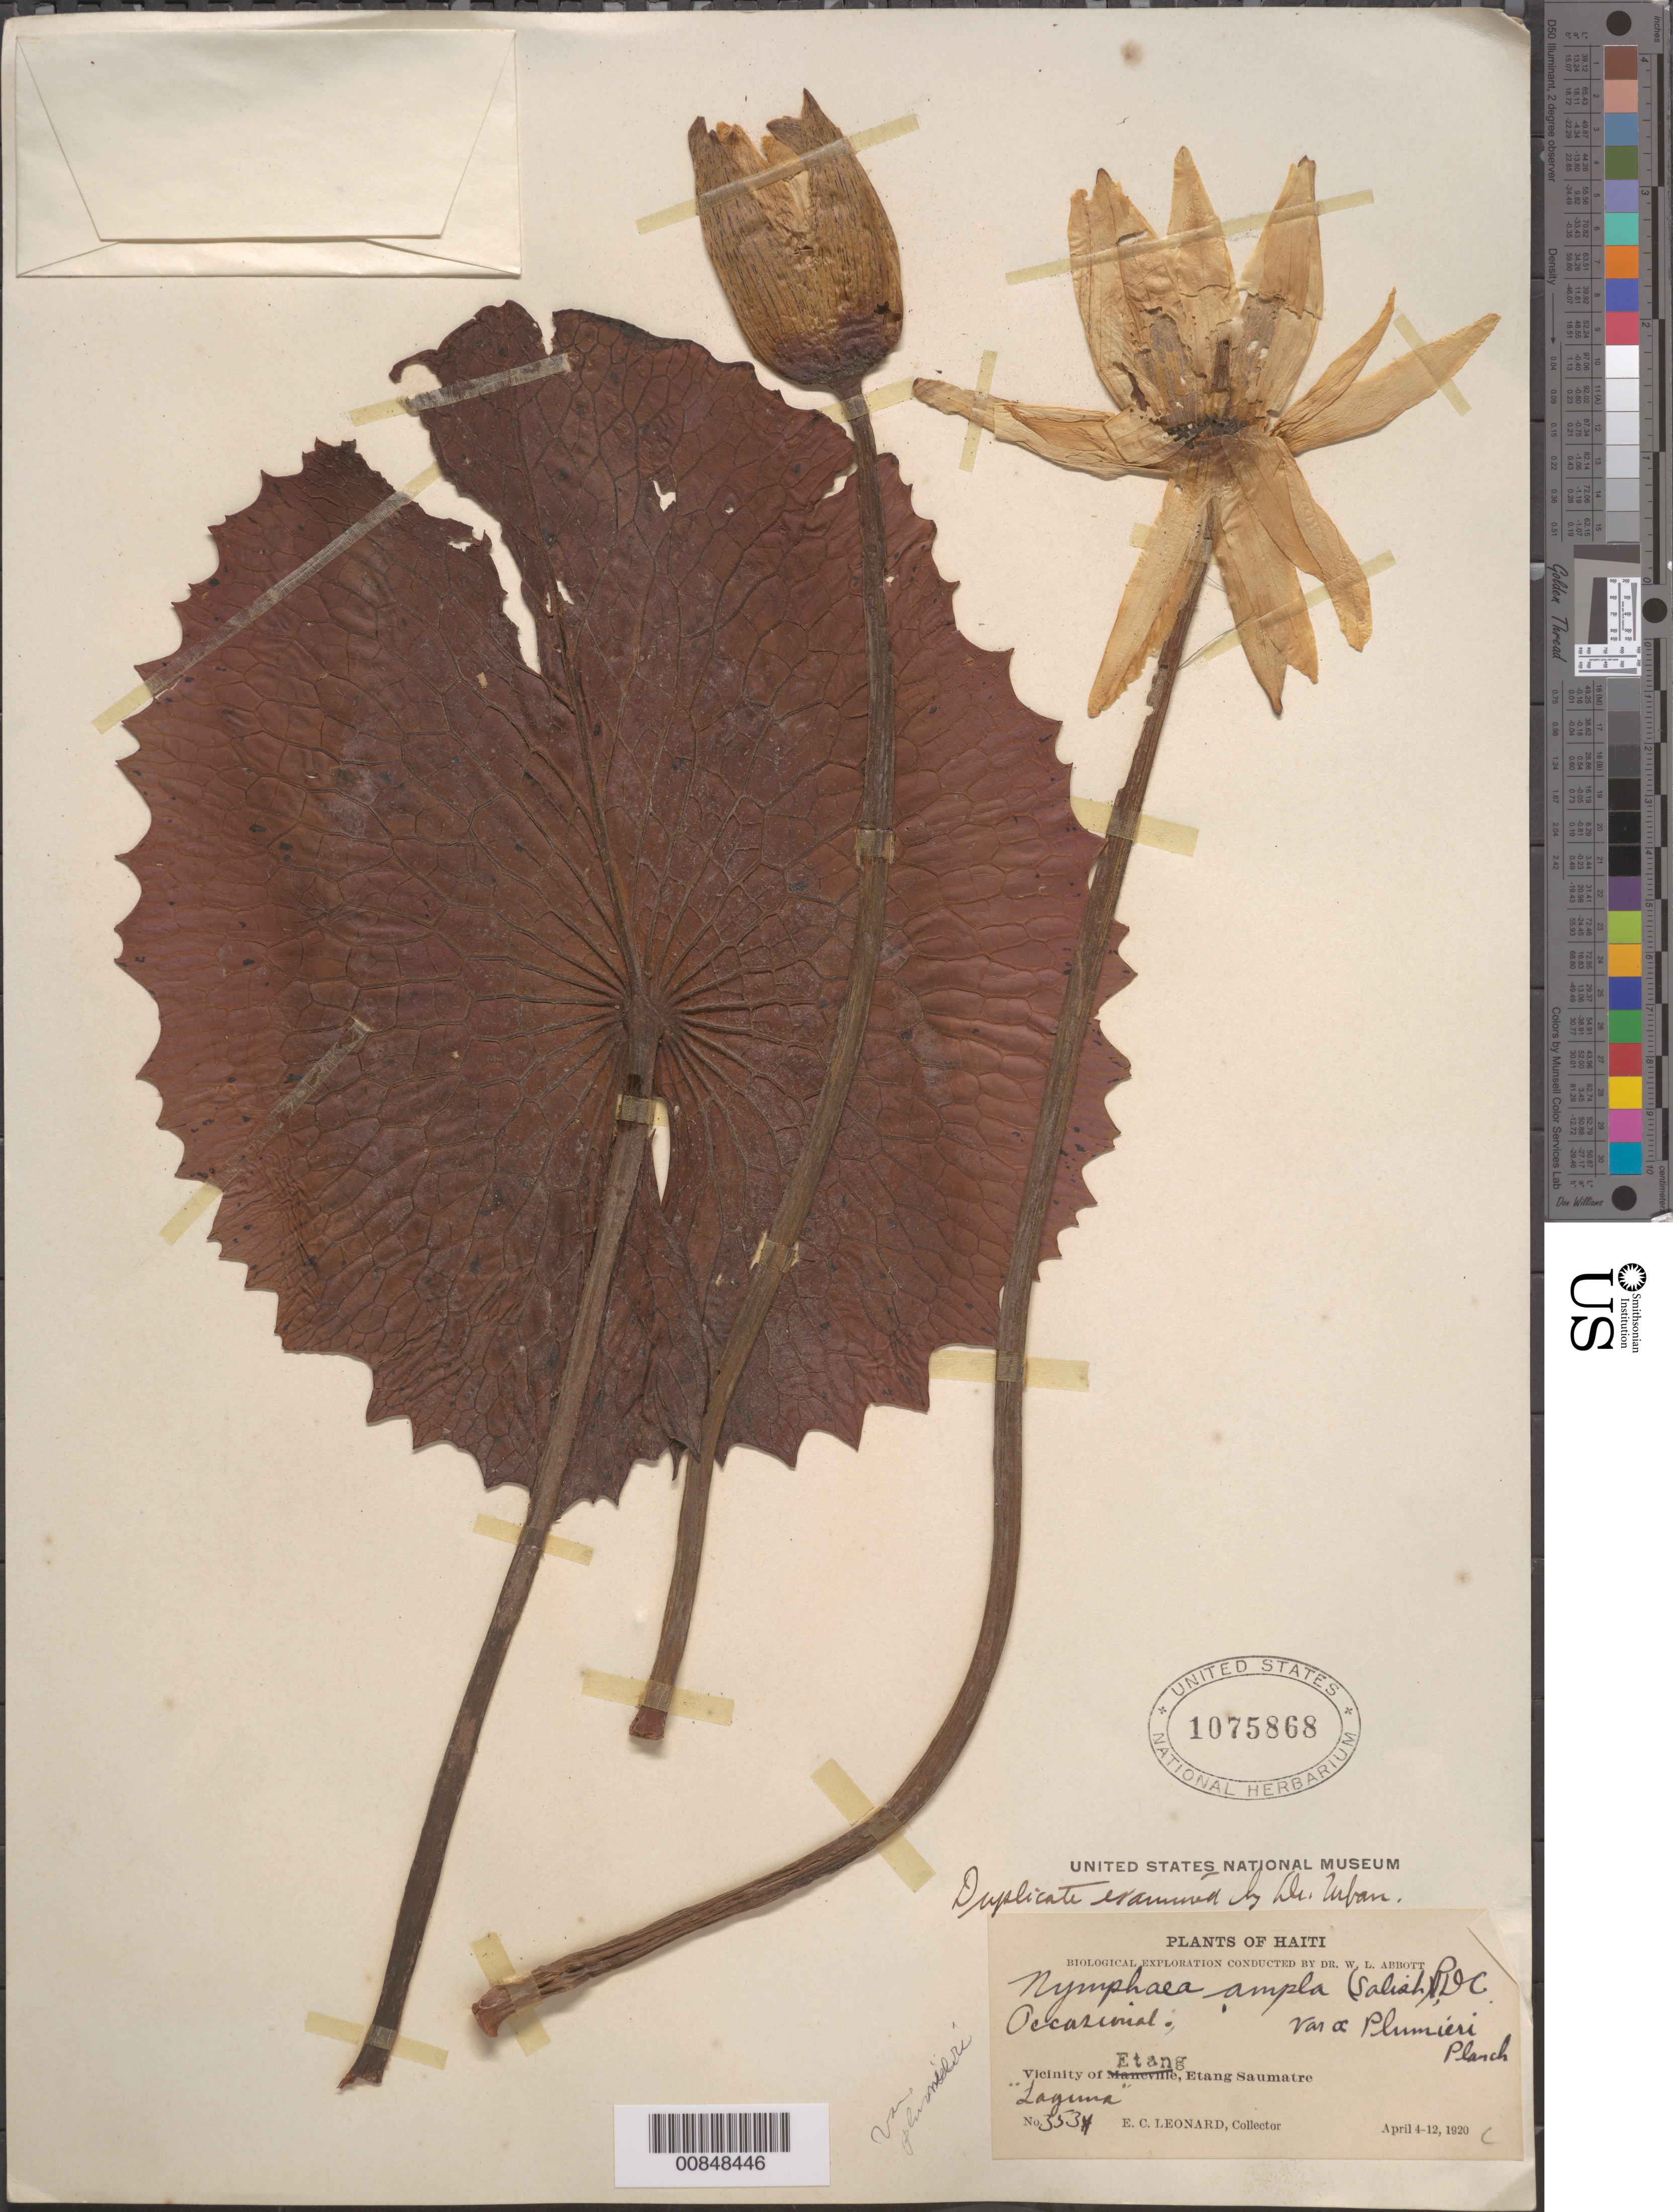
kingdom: Plantae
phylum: Tracheophyta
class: Magnoliopsida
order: Nymphaeales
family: Nymphaeaceae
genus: Nymphaea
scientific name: Nymphaea ampla var. ampla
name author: (Salisb.) DC.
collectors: E. C. Leonard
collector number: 3534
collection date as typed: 04 Apr 1920 to 12 Apr 1920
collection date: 1920-04-04/1920-04-12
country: Haiti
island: Hispaniola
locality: Vicinity of Etang, Etang Saumatre, "Laguna".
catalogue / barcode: US 1075868